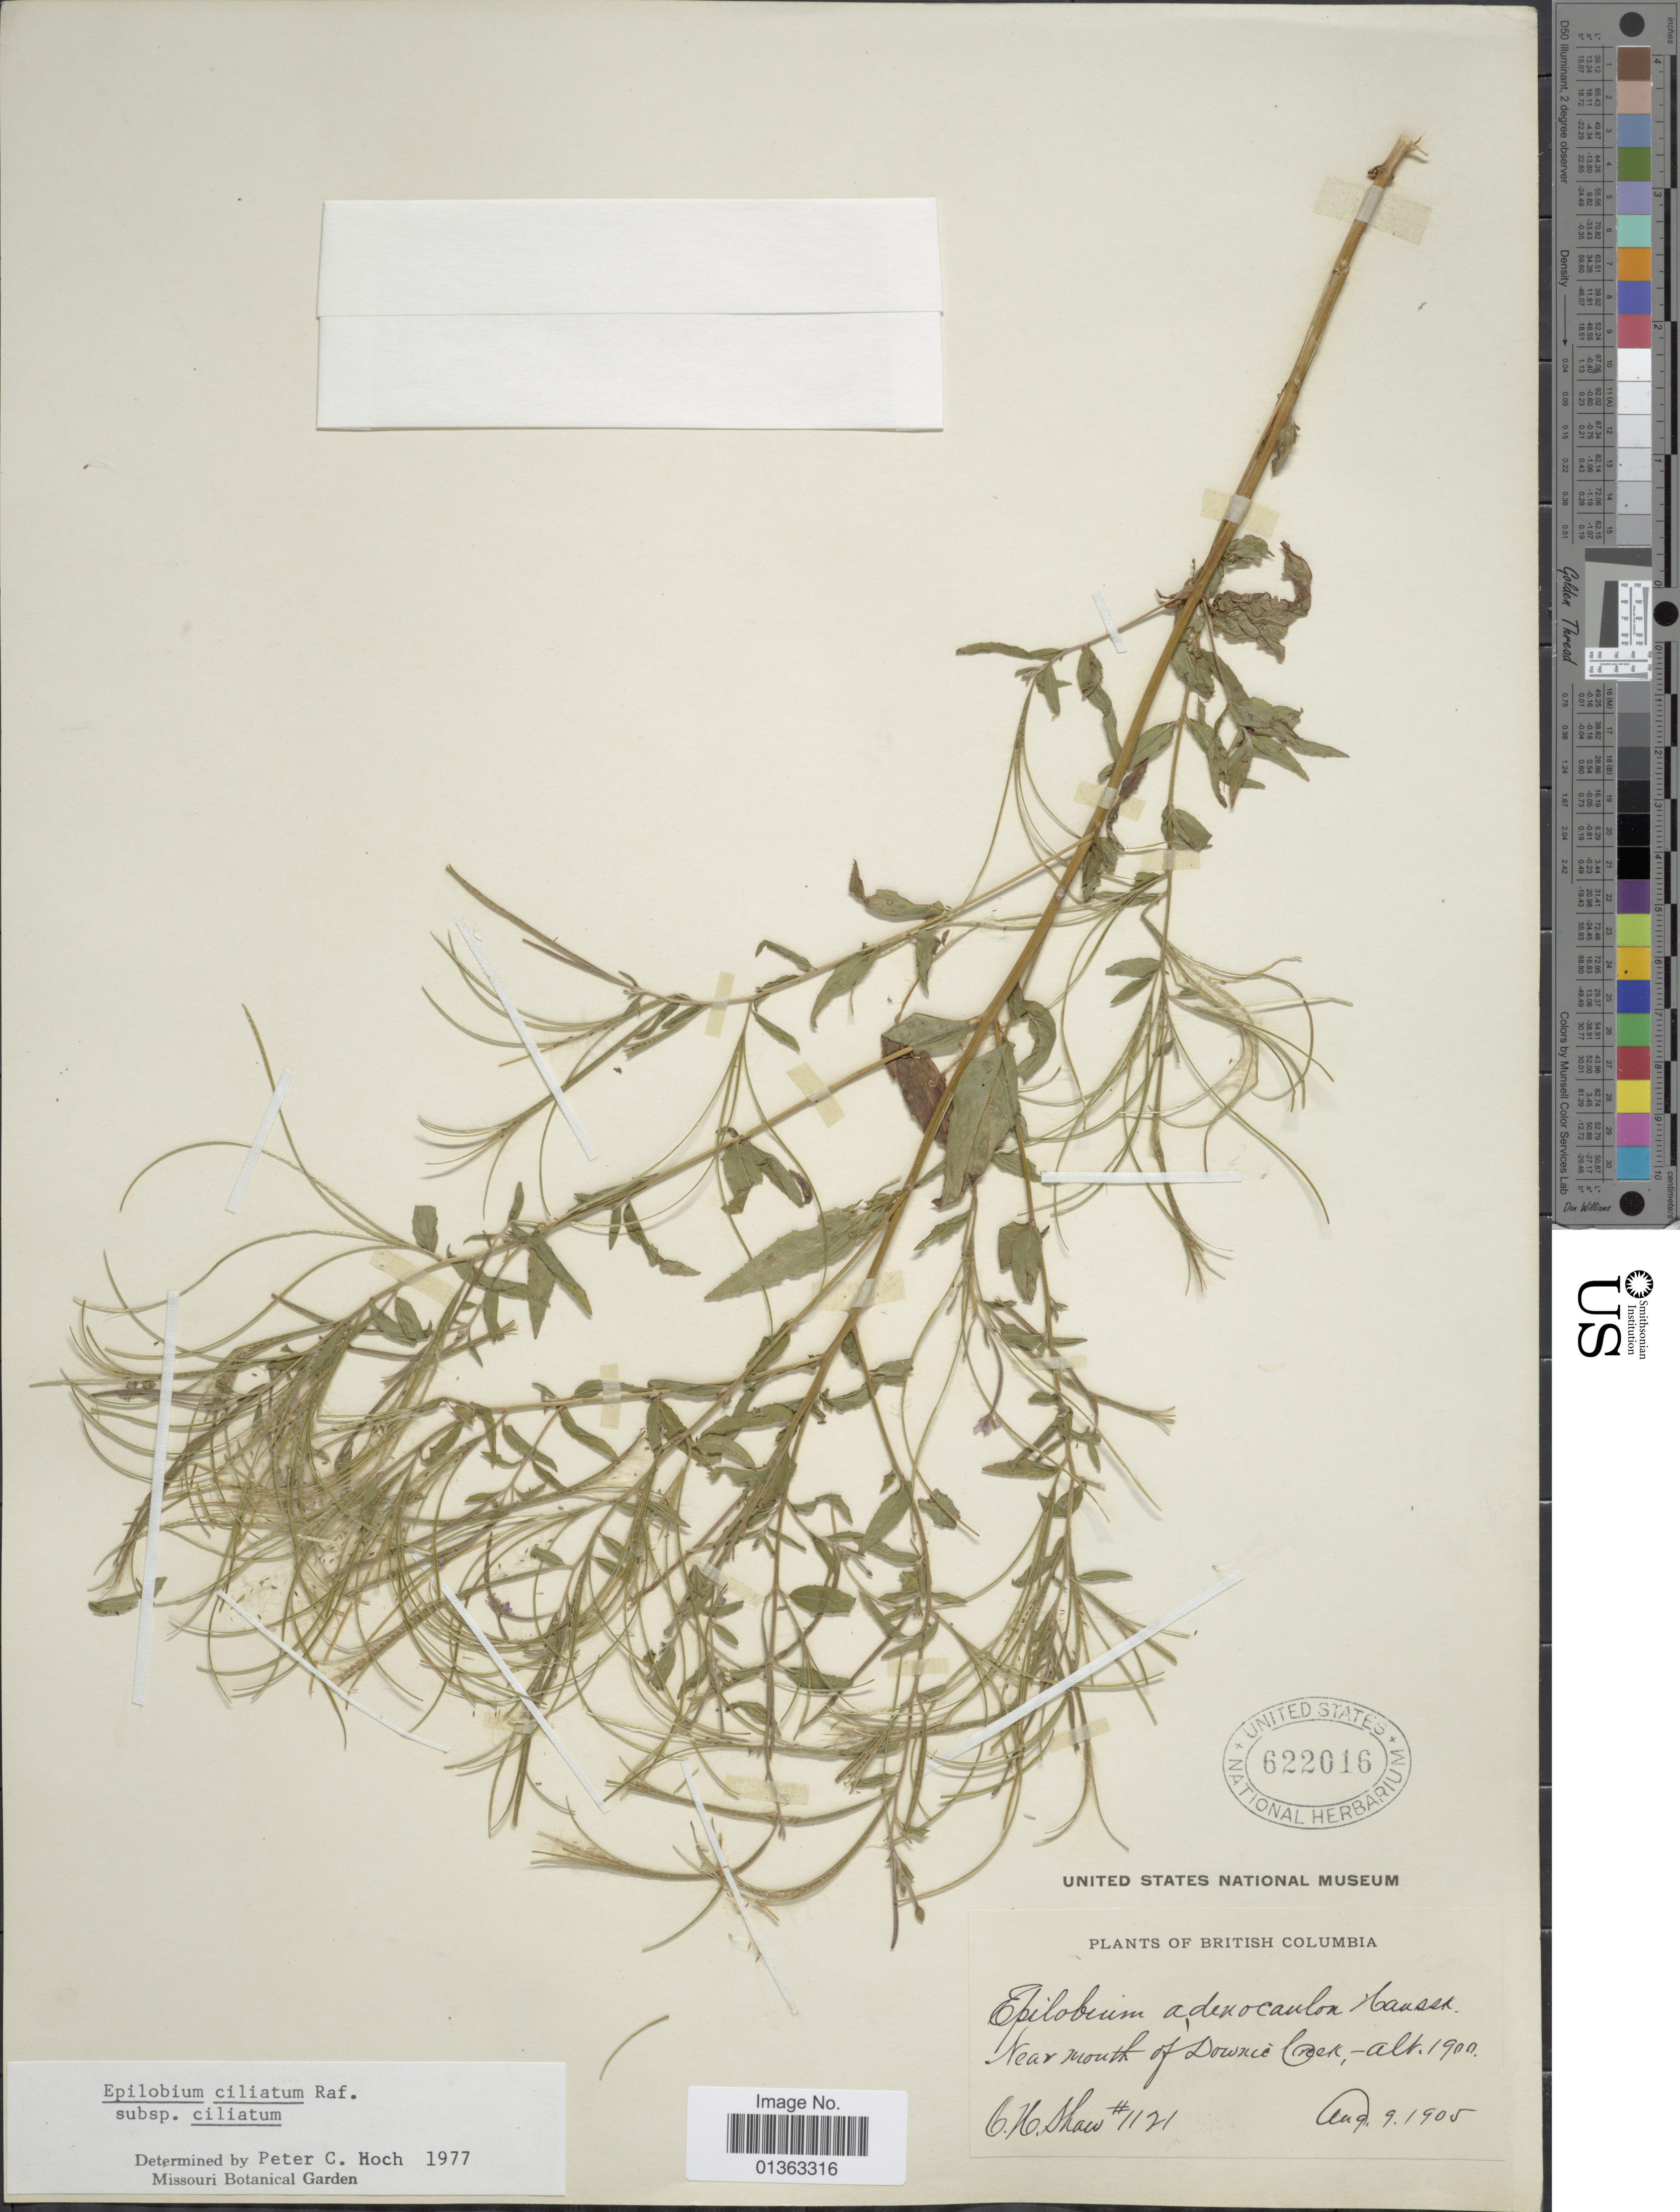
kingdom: Plantae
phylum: Tracheophyta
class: Magnoliopsida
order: Myrtales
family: Onagraceae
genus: Epilobium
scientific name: Epilobium ciliatum subsp. ciliatum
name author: Raf.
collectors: C. H. Shaw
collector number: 1121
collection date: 1905-08-09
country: Canada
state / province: British Columbia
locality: Near mouth of Downie Creek.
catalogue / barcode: US 622016